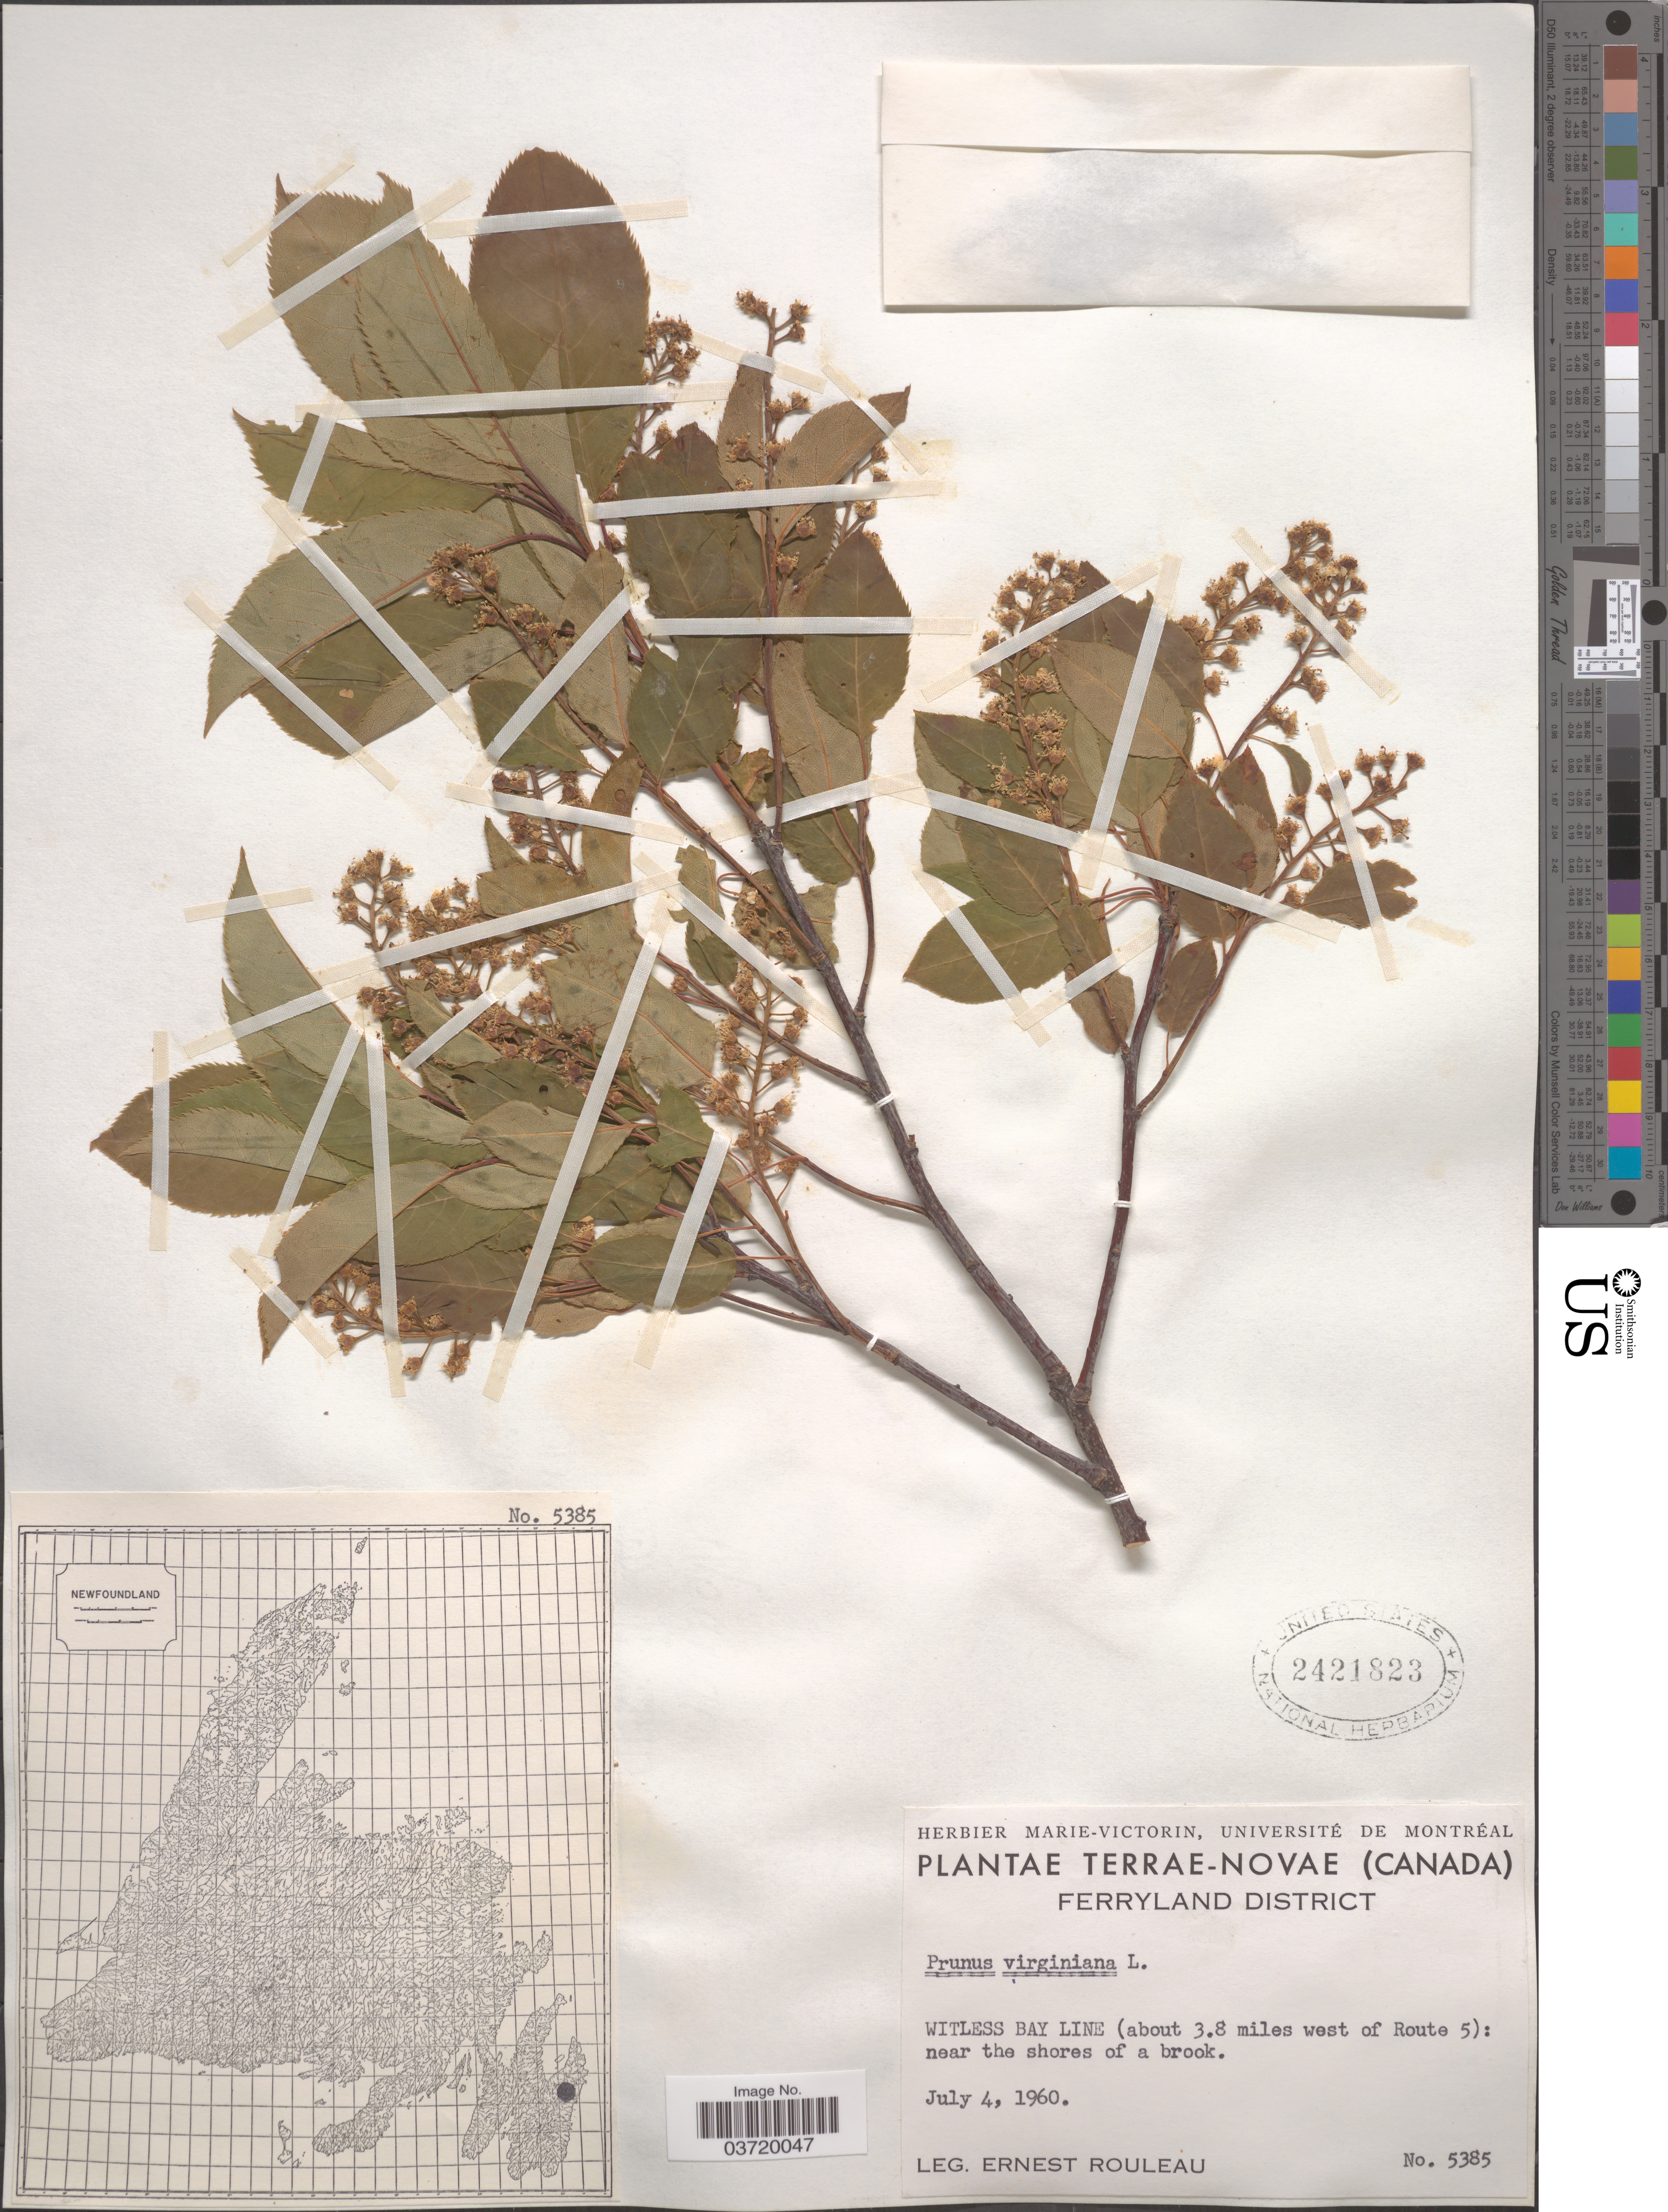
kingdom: Plantae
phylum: Tracheophyta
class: Magnoliopsida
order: Rosales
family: Rosaceae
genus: Prunus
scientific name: Prunus virginiana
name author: L.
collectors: E. Rouleau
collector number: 5385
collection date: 1960-07-04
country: Canada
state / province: Newfoundland and Labrador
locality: Terrae-Novae. Ferryland District. Witless Bay Line (about 3.8 miles west of Route 5): near the shores of a brook.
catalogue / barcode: US 2421823